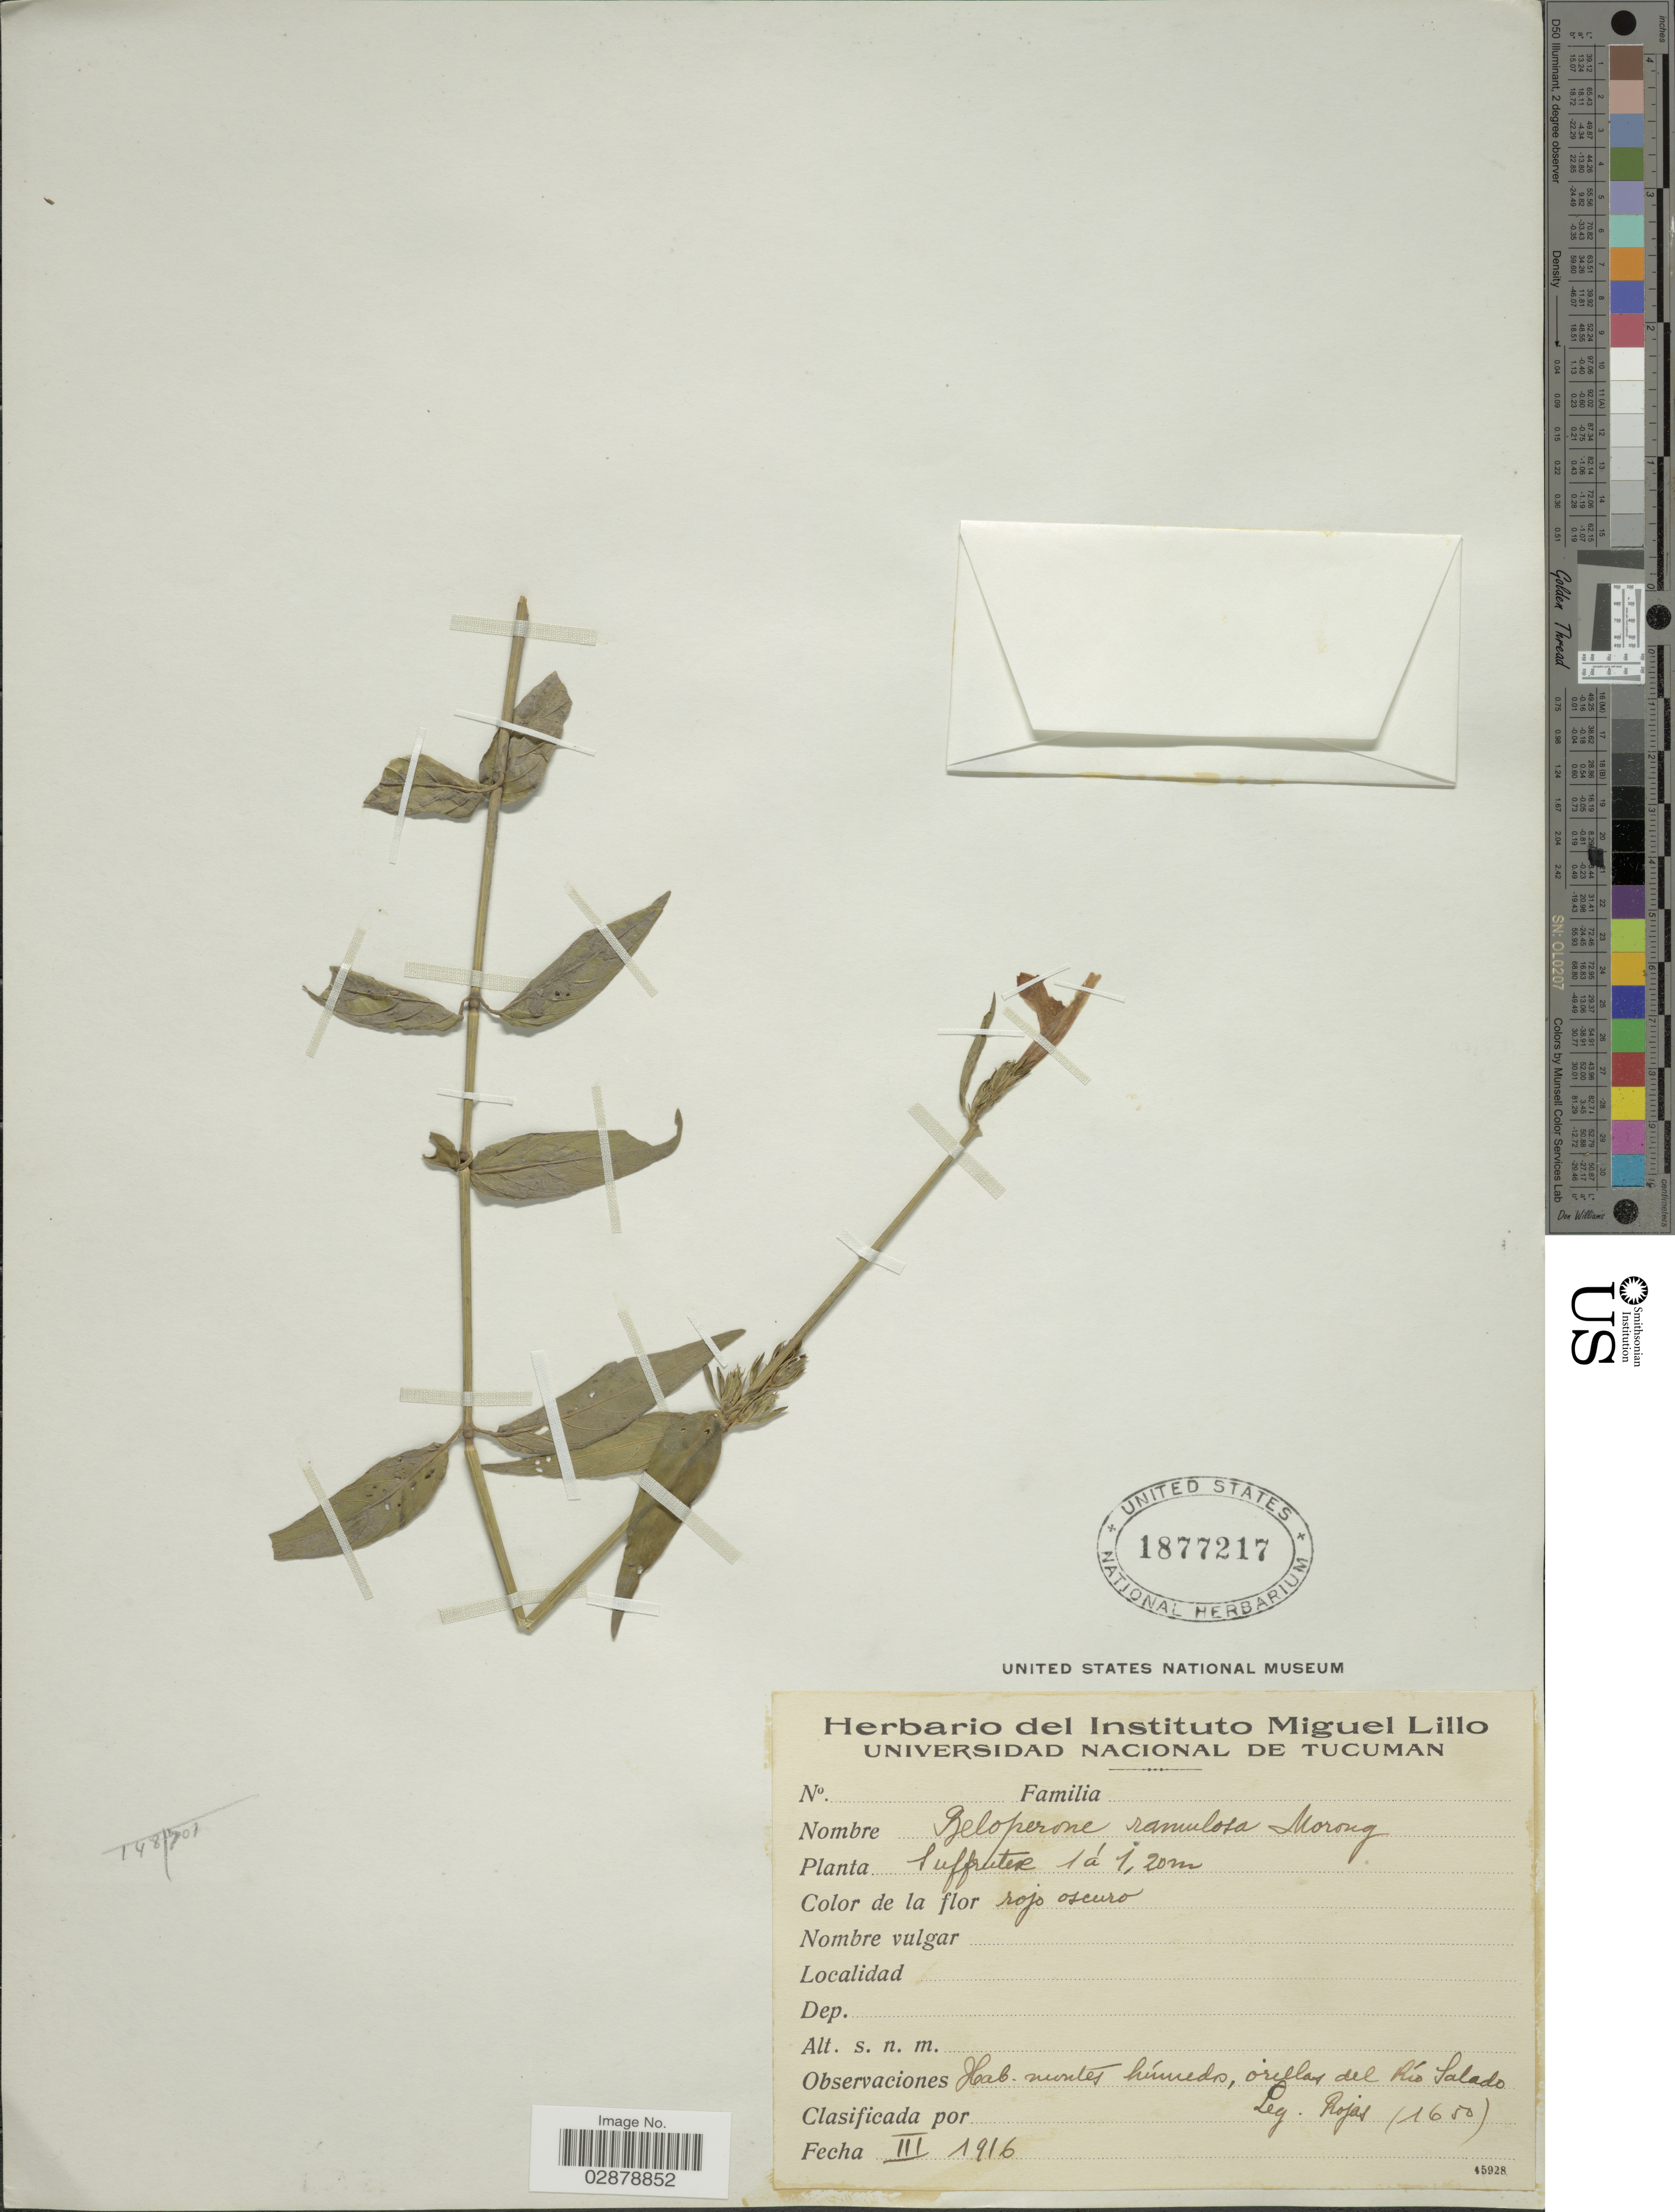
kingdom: Plantae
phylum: Tracheophyta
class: Magnoliopsida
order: Lamiales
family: Acanthaceae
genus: Justicia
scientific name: Justicia dumetorum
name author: Morong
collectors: Rojas, --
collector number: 1650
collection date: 1916-03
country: Argentina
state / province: Tucuman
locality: Orillas del Río Salado.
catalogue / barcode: US 1877217